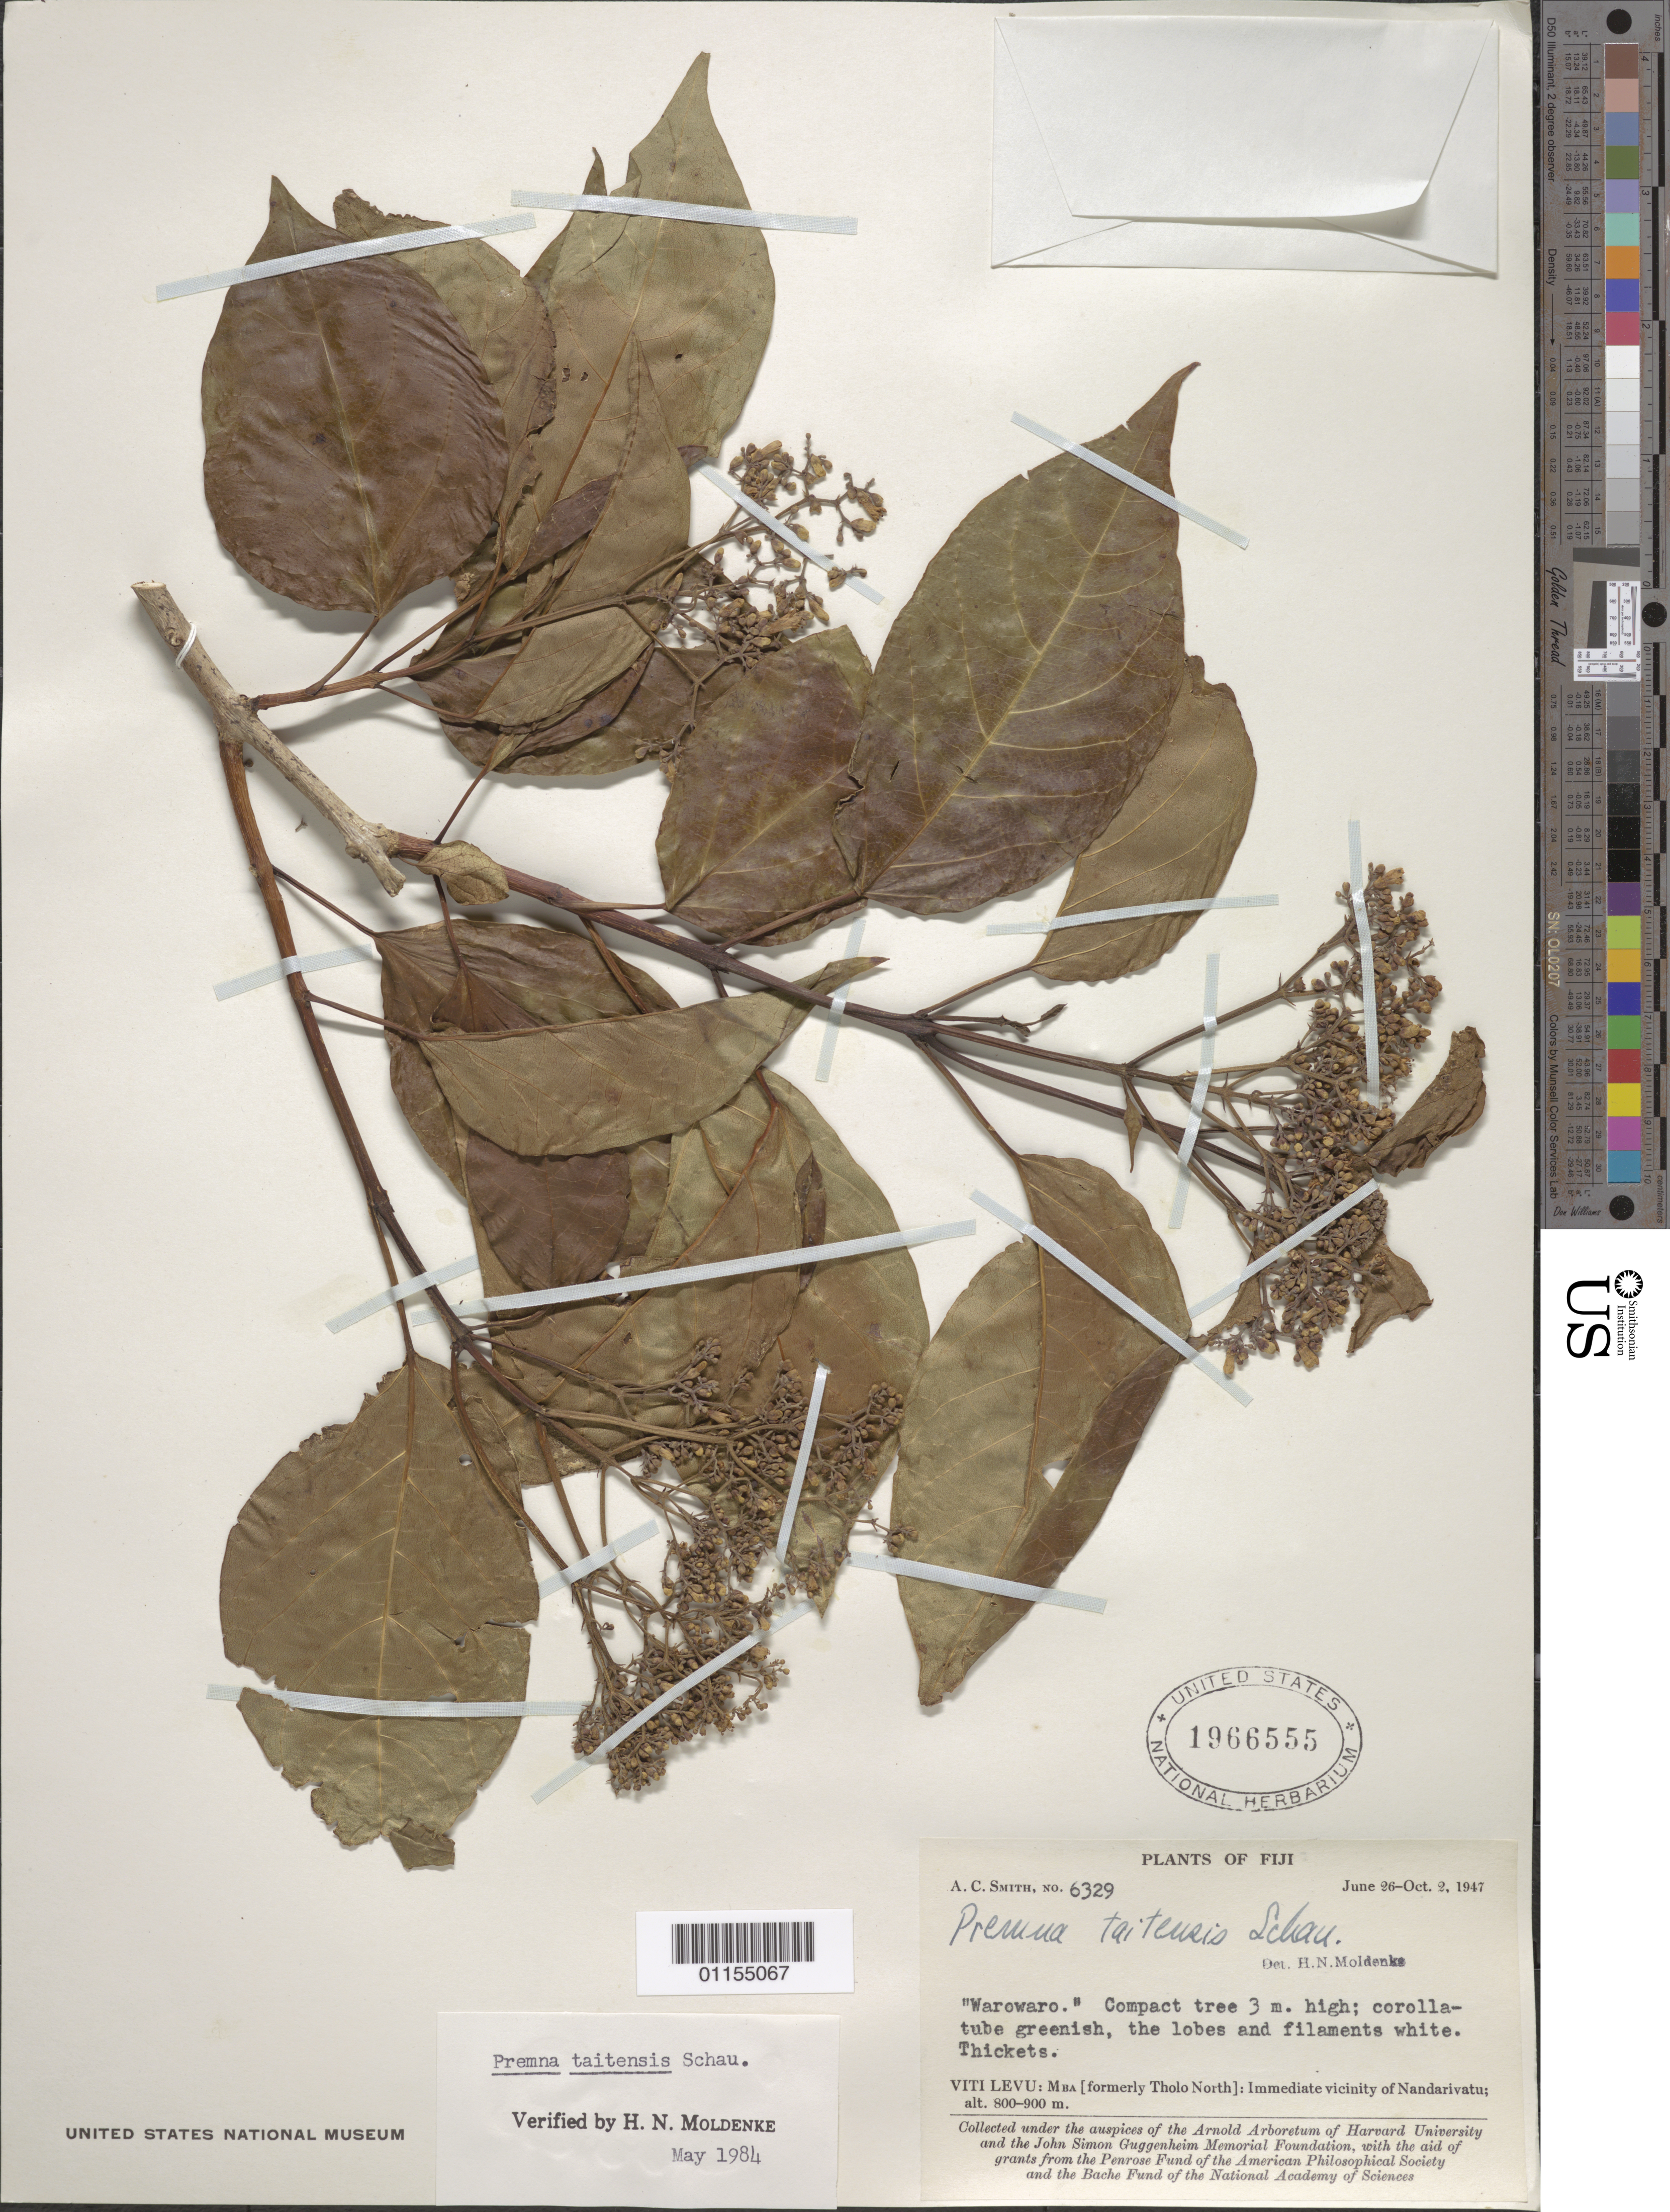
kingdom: Plantae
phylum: Tracheophyta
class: Magnoliopsida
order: Lamiales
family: Lamiaceae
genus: Premna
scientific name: Premna serratifolia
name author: L.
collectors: A. C. Smith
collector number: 6329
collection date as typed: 26 Jun 1947 to 02 Oct 1947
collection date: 1947-06-26/1947-10-02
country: Fiji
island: Viti Levu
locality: Mba, near Nandarivatu. [Viti Levu Group]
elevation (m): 800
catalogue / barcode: US 1966555